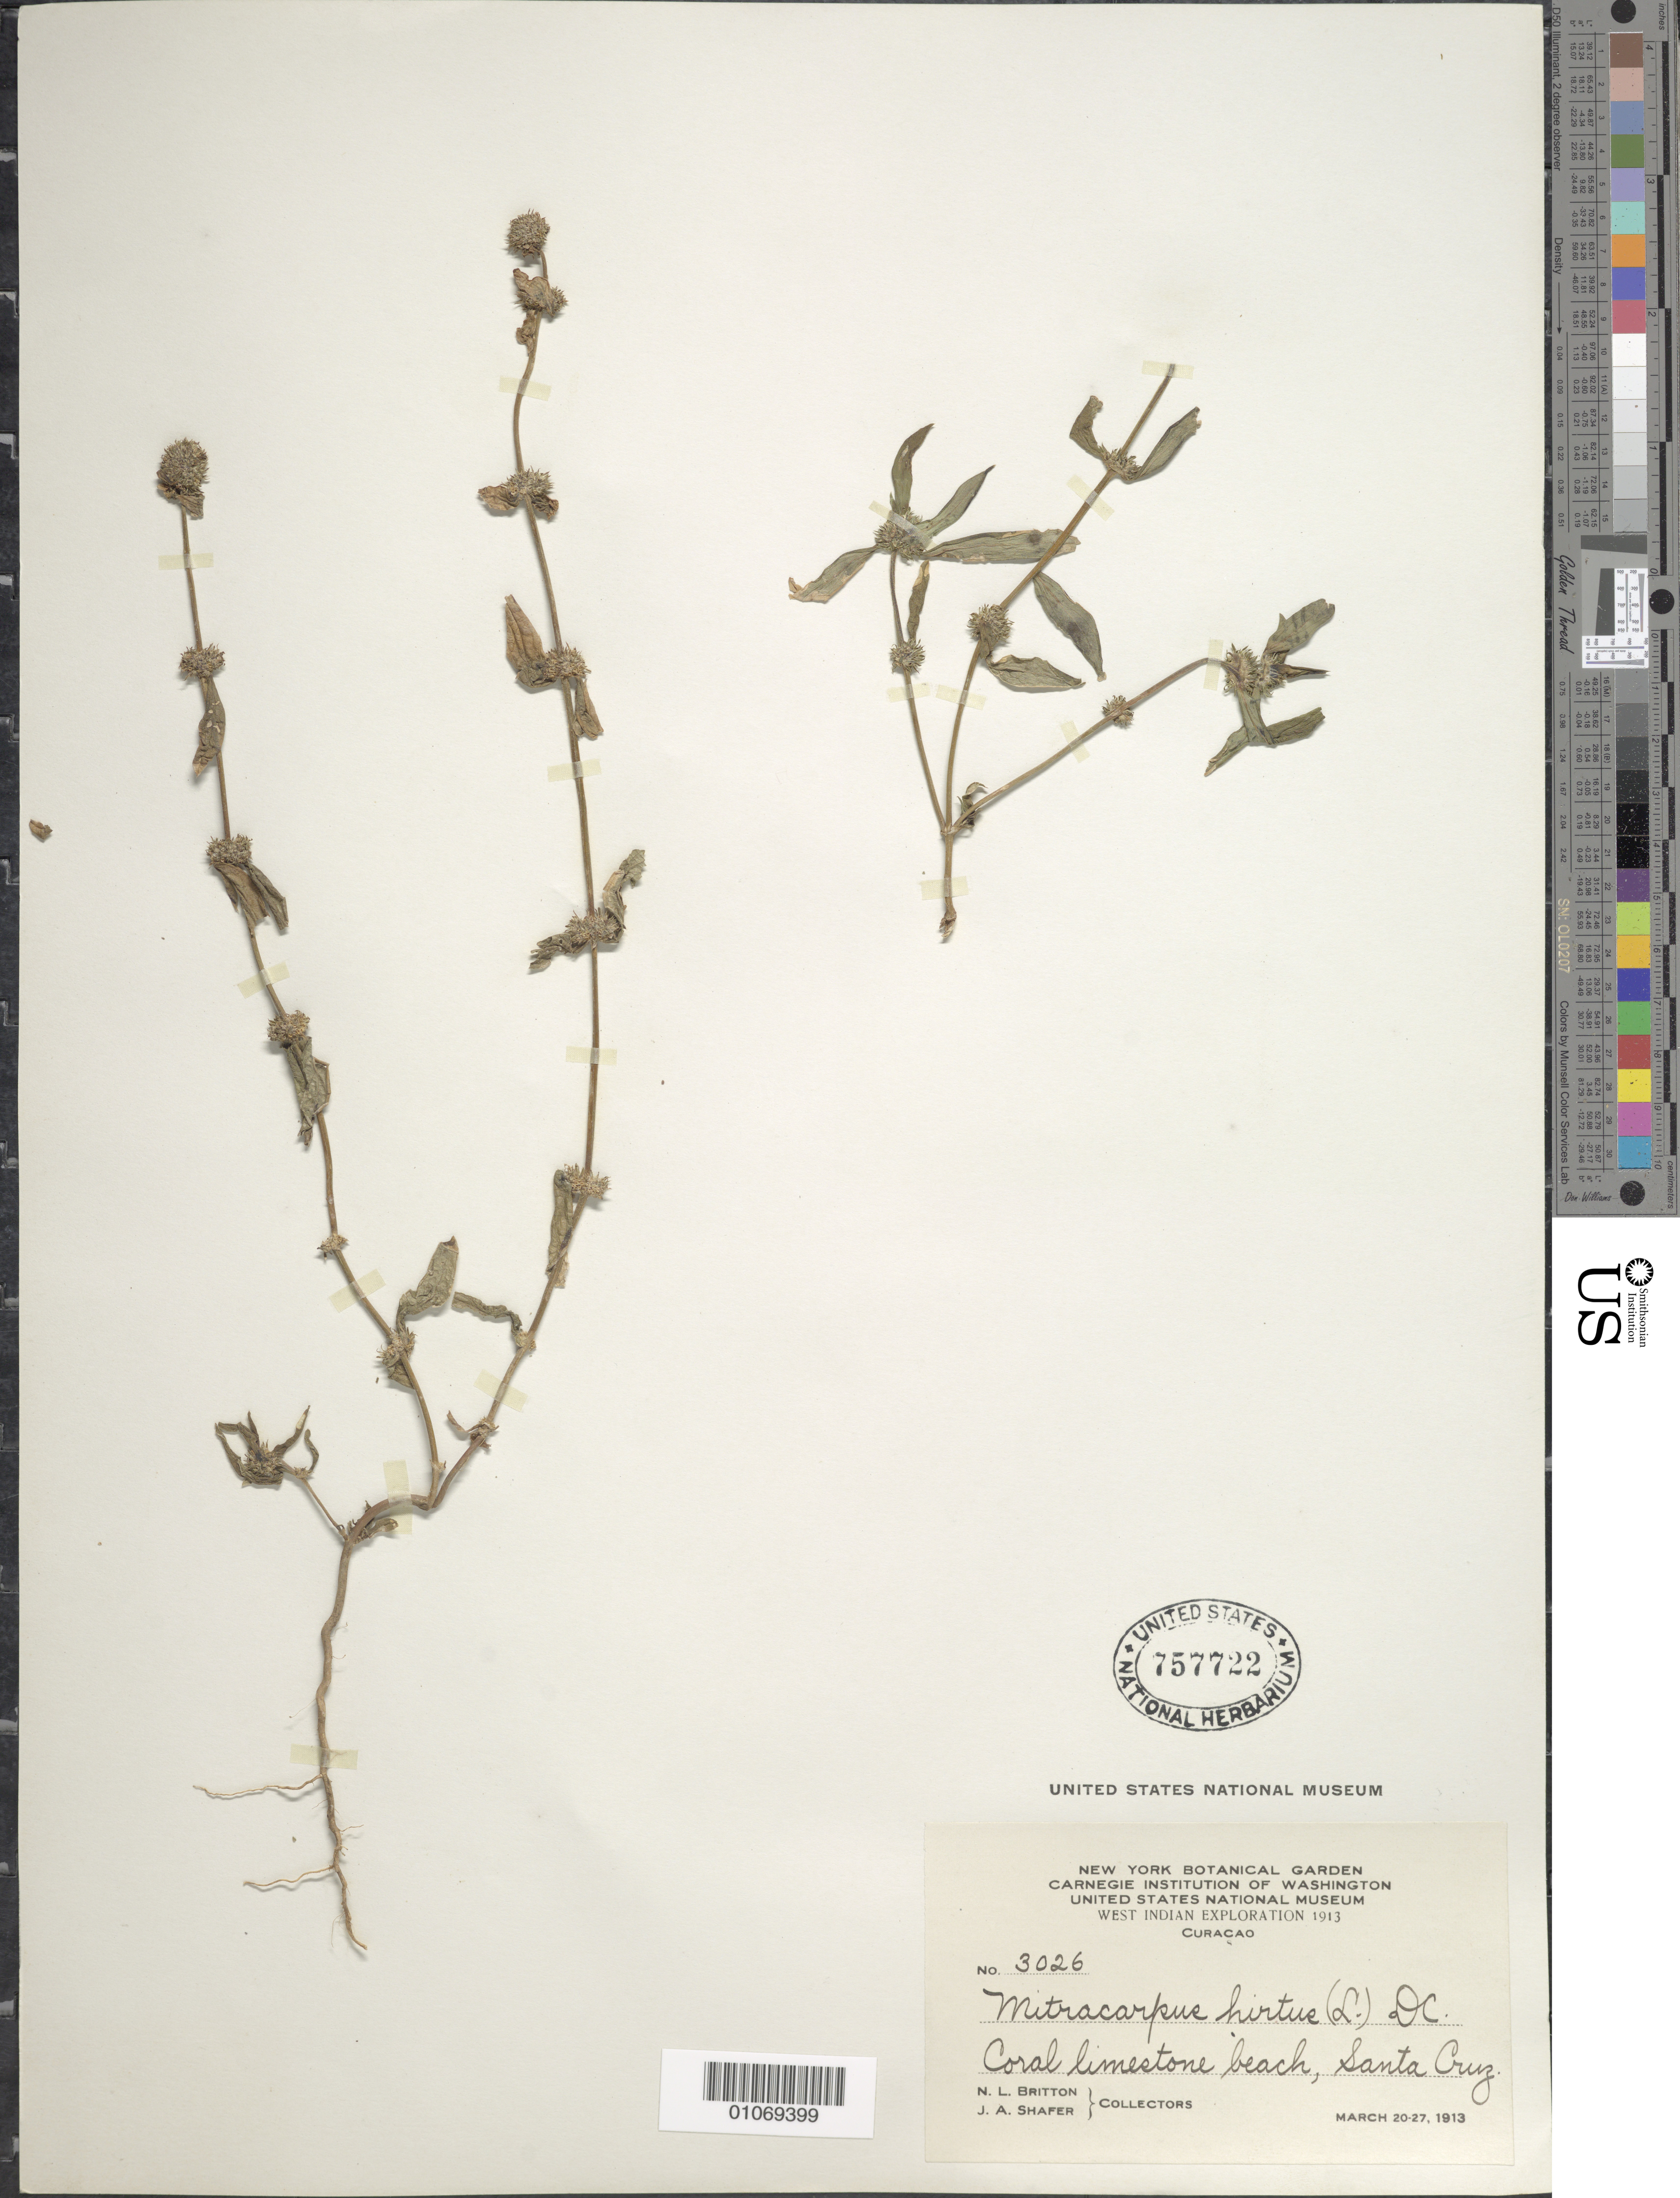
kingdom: Plantae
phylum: Tracheophyta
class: Magnoliopsida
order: Gentianales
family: Rubiaceae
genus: Mitracarpus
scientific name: Mitracarpus hirtus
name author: (L.) DC.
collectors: N. Britton & J. A. Shafer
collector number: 3026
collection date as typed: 20 Mar 1913 to 27 Mar 1913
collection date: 1913-03-20/1913-03-27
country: Curaçao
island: Curaçao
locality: Coral limestone beach, Santa Cruz.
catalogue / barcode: US 757722